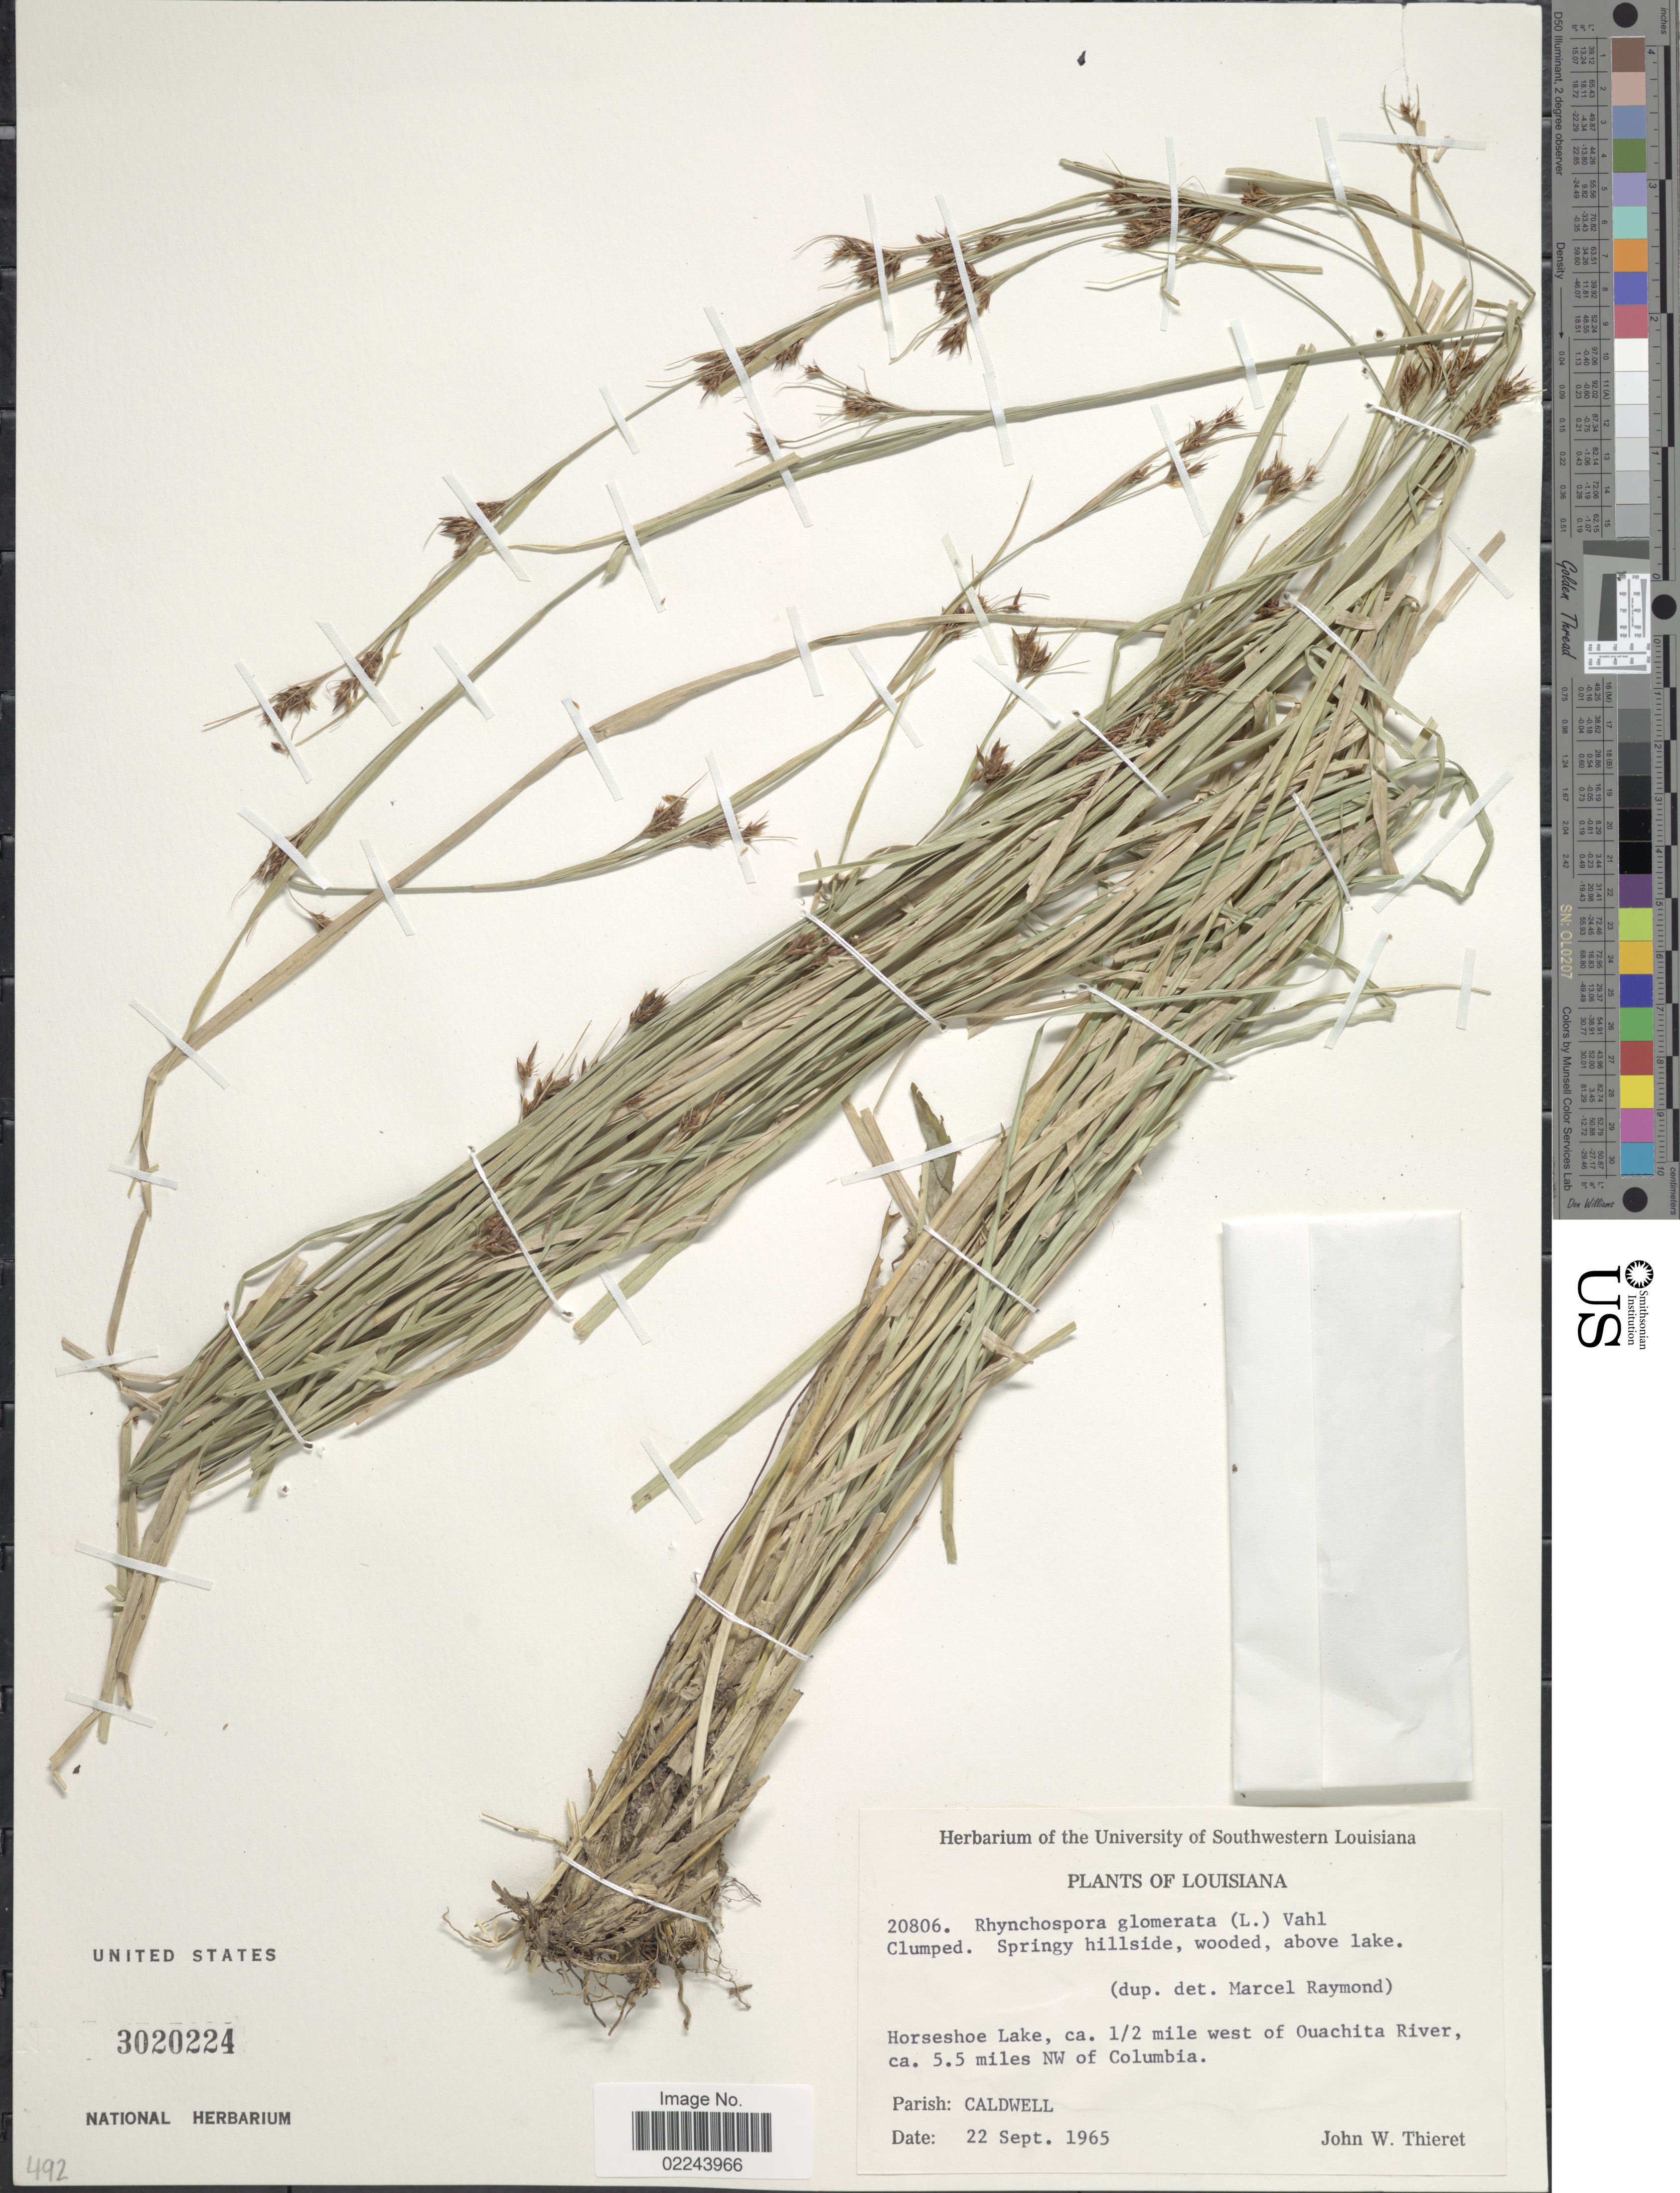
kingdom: Plantae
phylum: Tracheophyta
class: Liliopsida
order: Poales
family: Cyperaceae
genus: Rhynchospora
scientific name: Rhynchospora glomerata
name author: (L.) Vahl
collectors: J. W. Thieret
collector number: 20806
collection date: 1965-09-22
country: United States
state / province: Louisiana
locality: Horseshoe Lake, ca ½ mile west of Ouachita River, ca 5.5 miles NW of Columbia, Parish Caldwell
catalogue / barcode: US 3020224